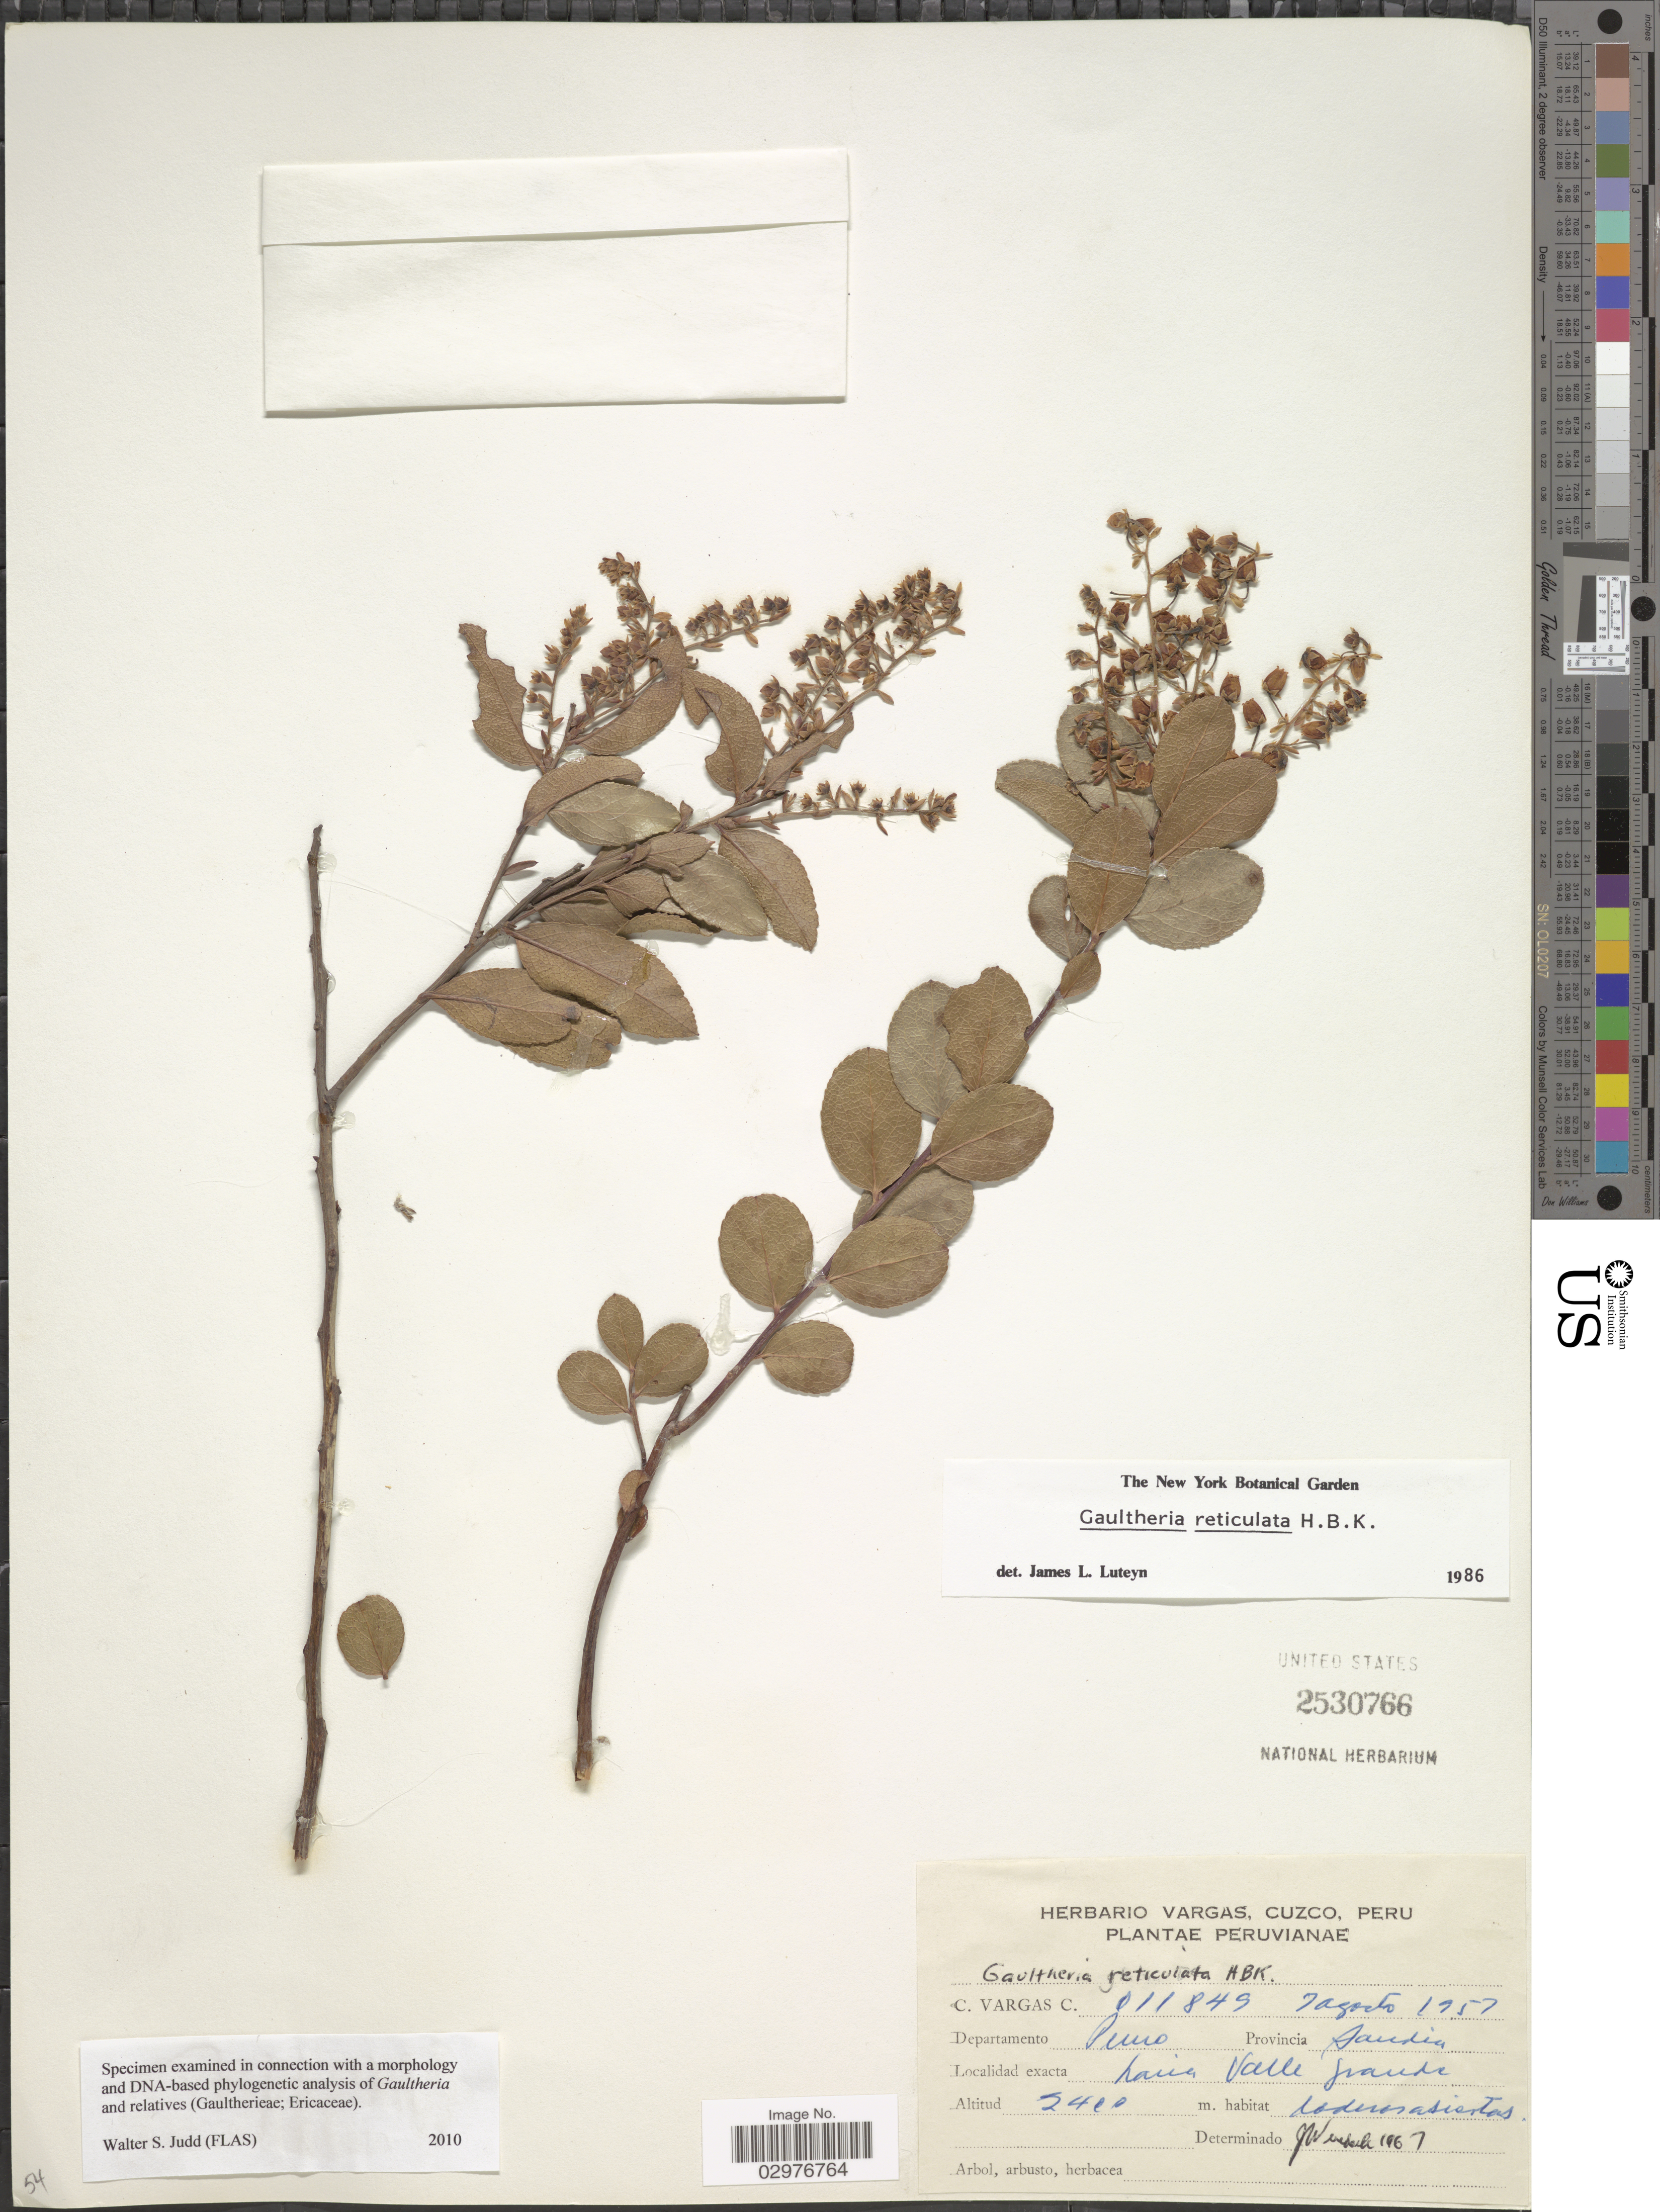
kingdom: Plantae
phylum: Tracheophyta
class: Magnoliopsida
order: Ericales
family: Ericaceae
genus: Gaultheria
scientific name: Gaultheria reticulata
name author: Kunth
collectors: C. Vargas Calderón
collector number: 011849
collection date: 1957-08-07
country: Peru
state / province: Puno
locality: Departamento Puno. Provincia Sandia. Hacia Valle Grande.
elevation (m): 2400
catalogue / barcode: US 2530766